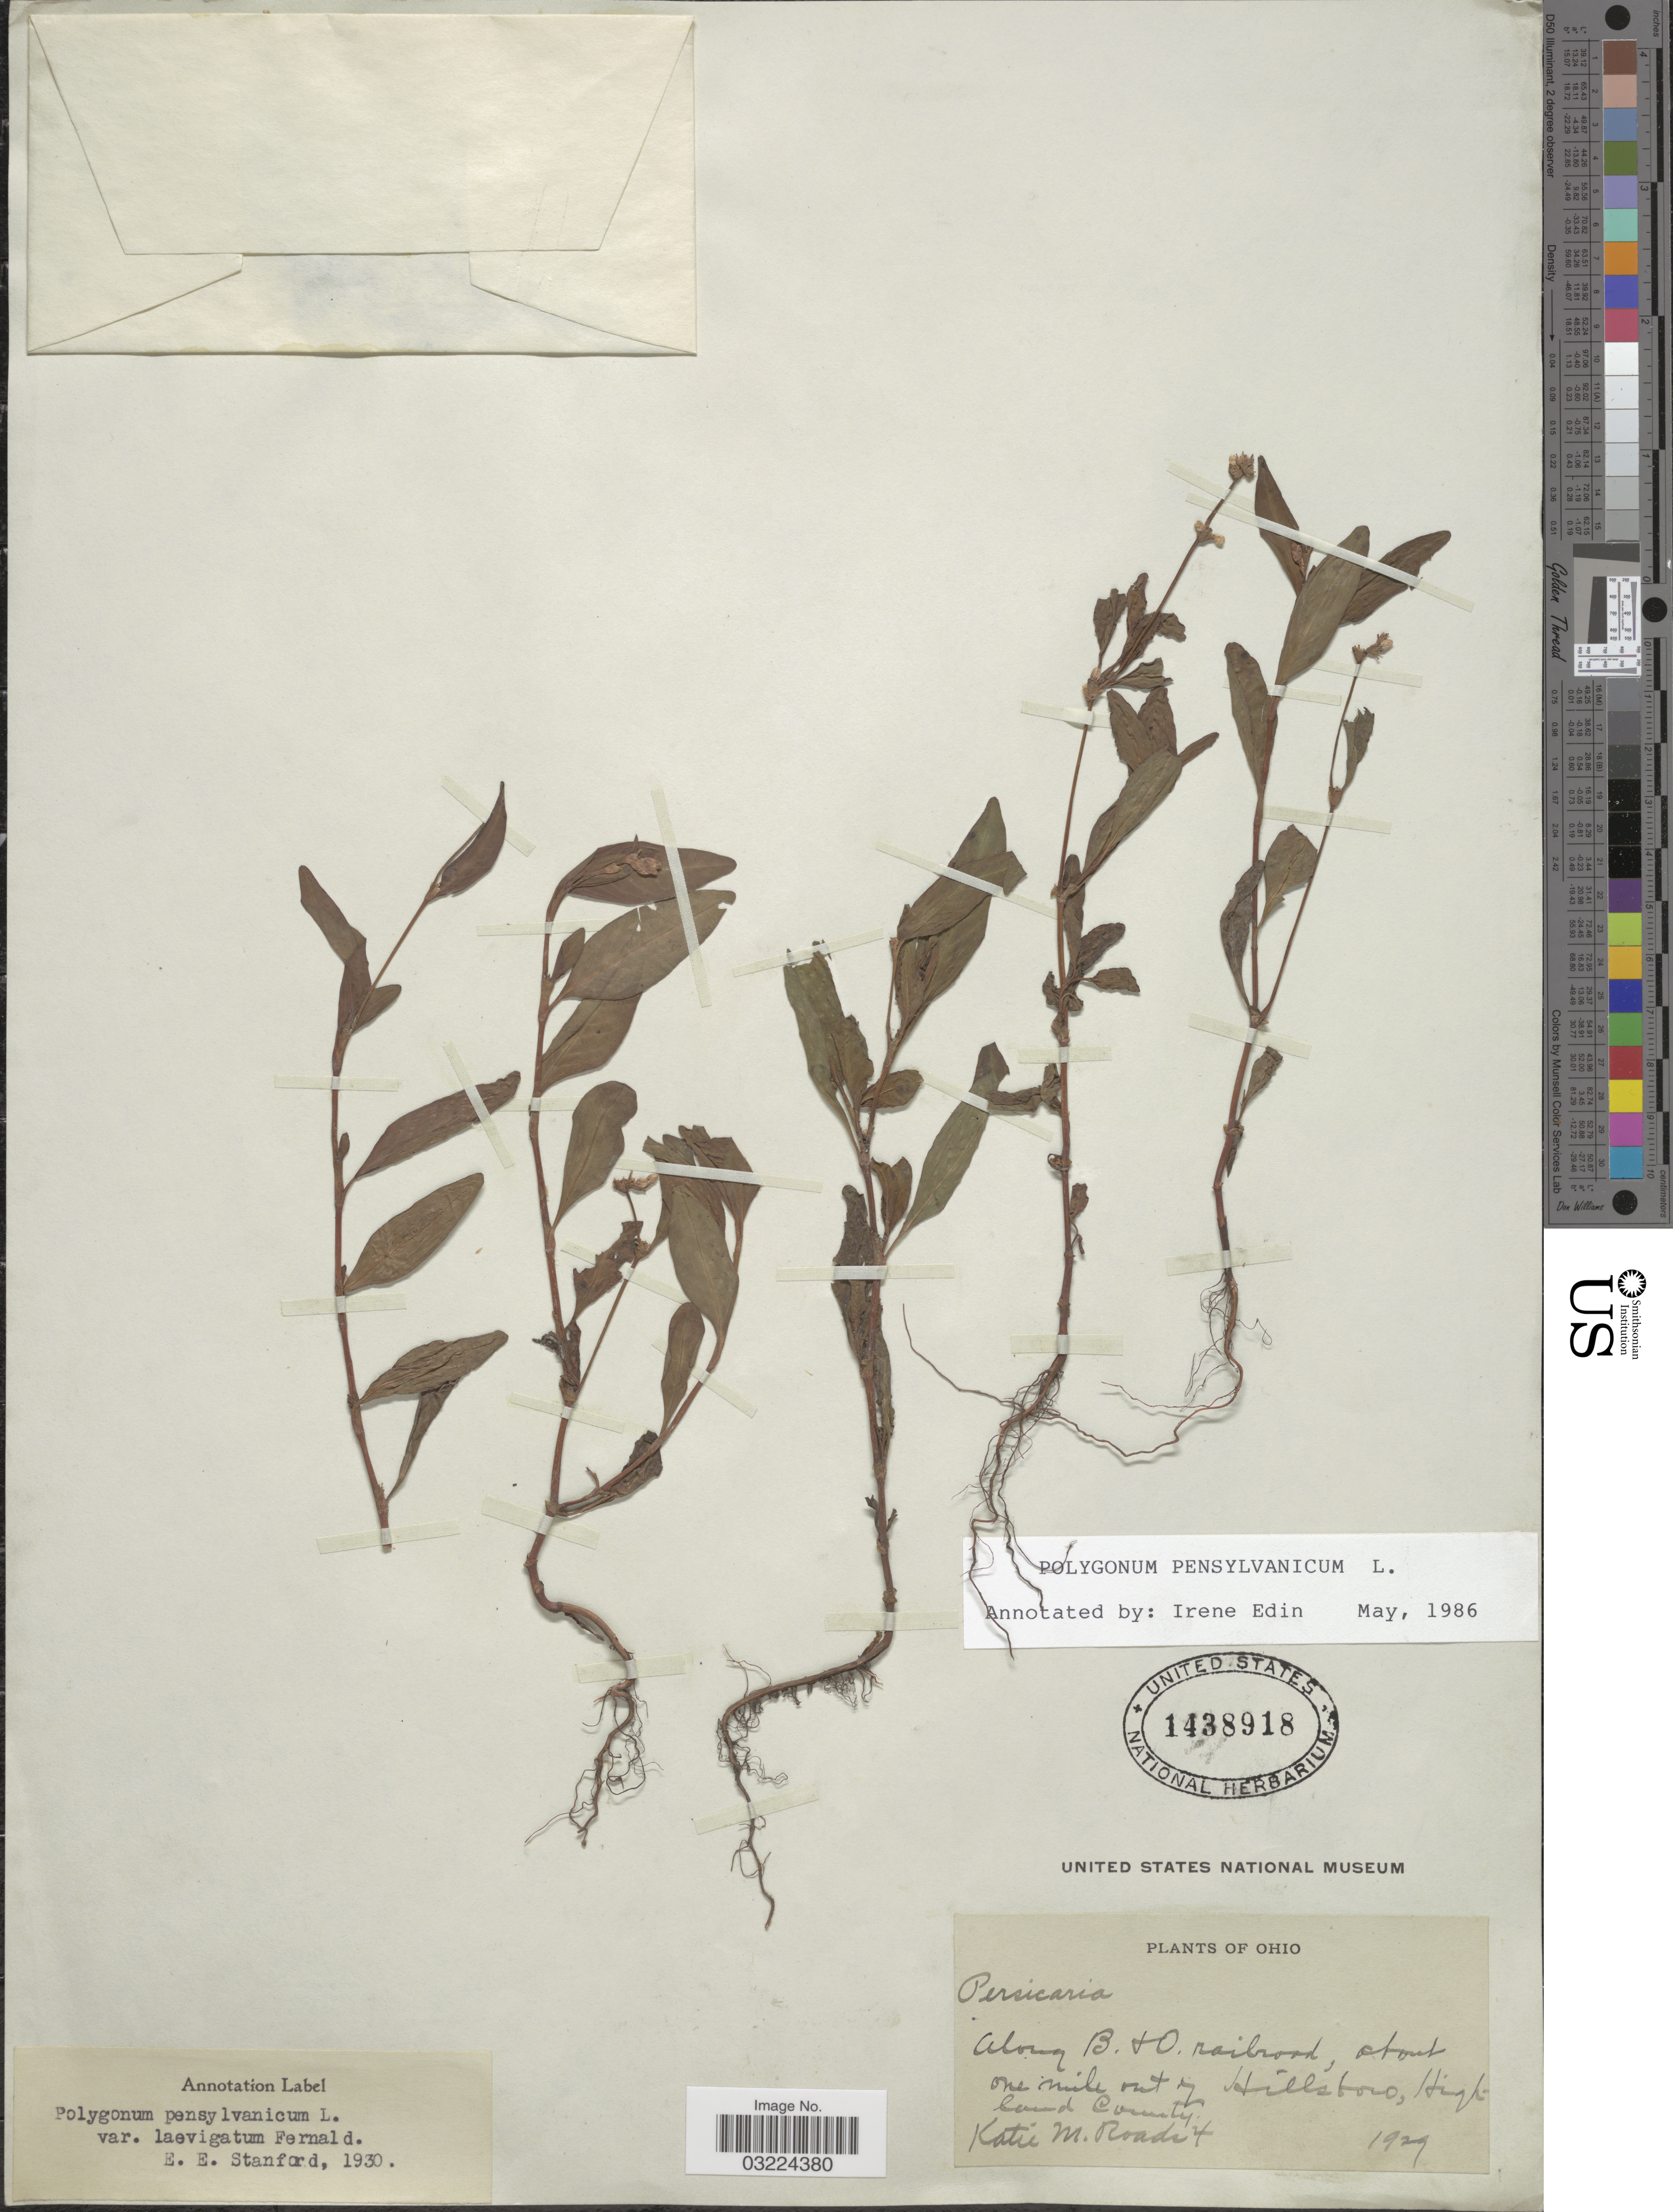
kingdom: Plantae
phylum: Tracheophyta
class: Magnoliopsida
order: Caryophyllales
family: Polygonaceae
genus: Persicaria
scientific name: Persicaria pensylvanica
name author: (L.) M. Gómez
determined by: Atha, D. E.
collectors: K. Roads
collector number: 4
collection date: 1929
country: United States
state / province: Ohio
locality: Along. B. & O. railroad, about one mile out of Hillsboro, Highland County.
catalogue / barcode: US 1438918